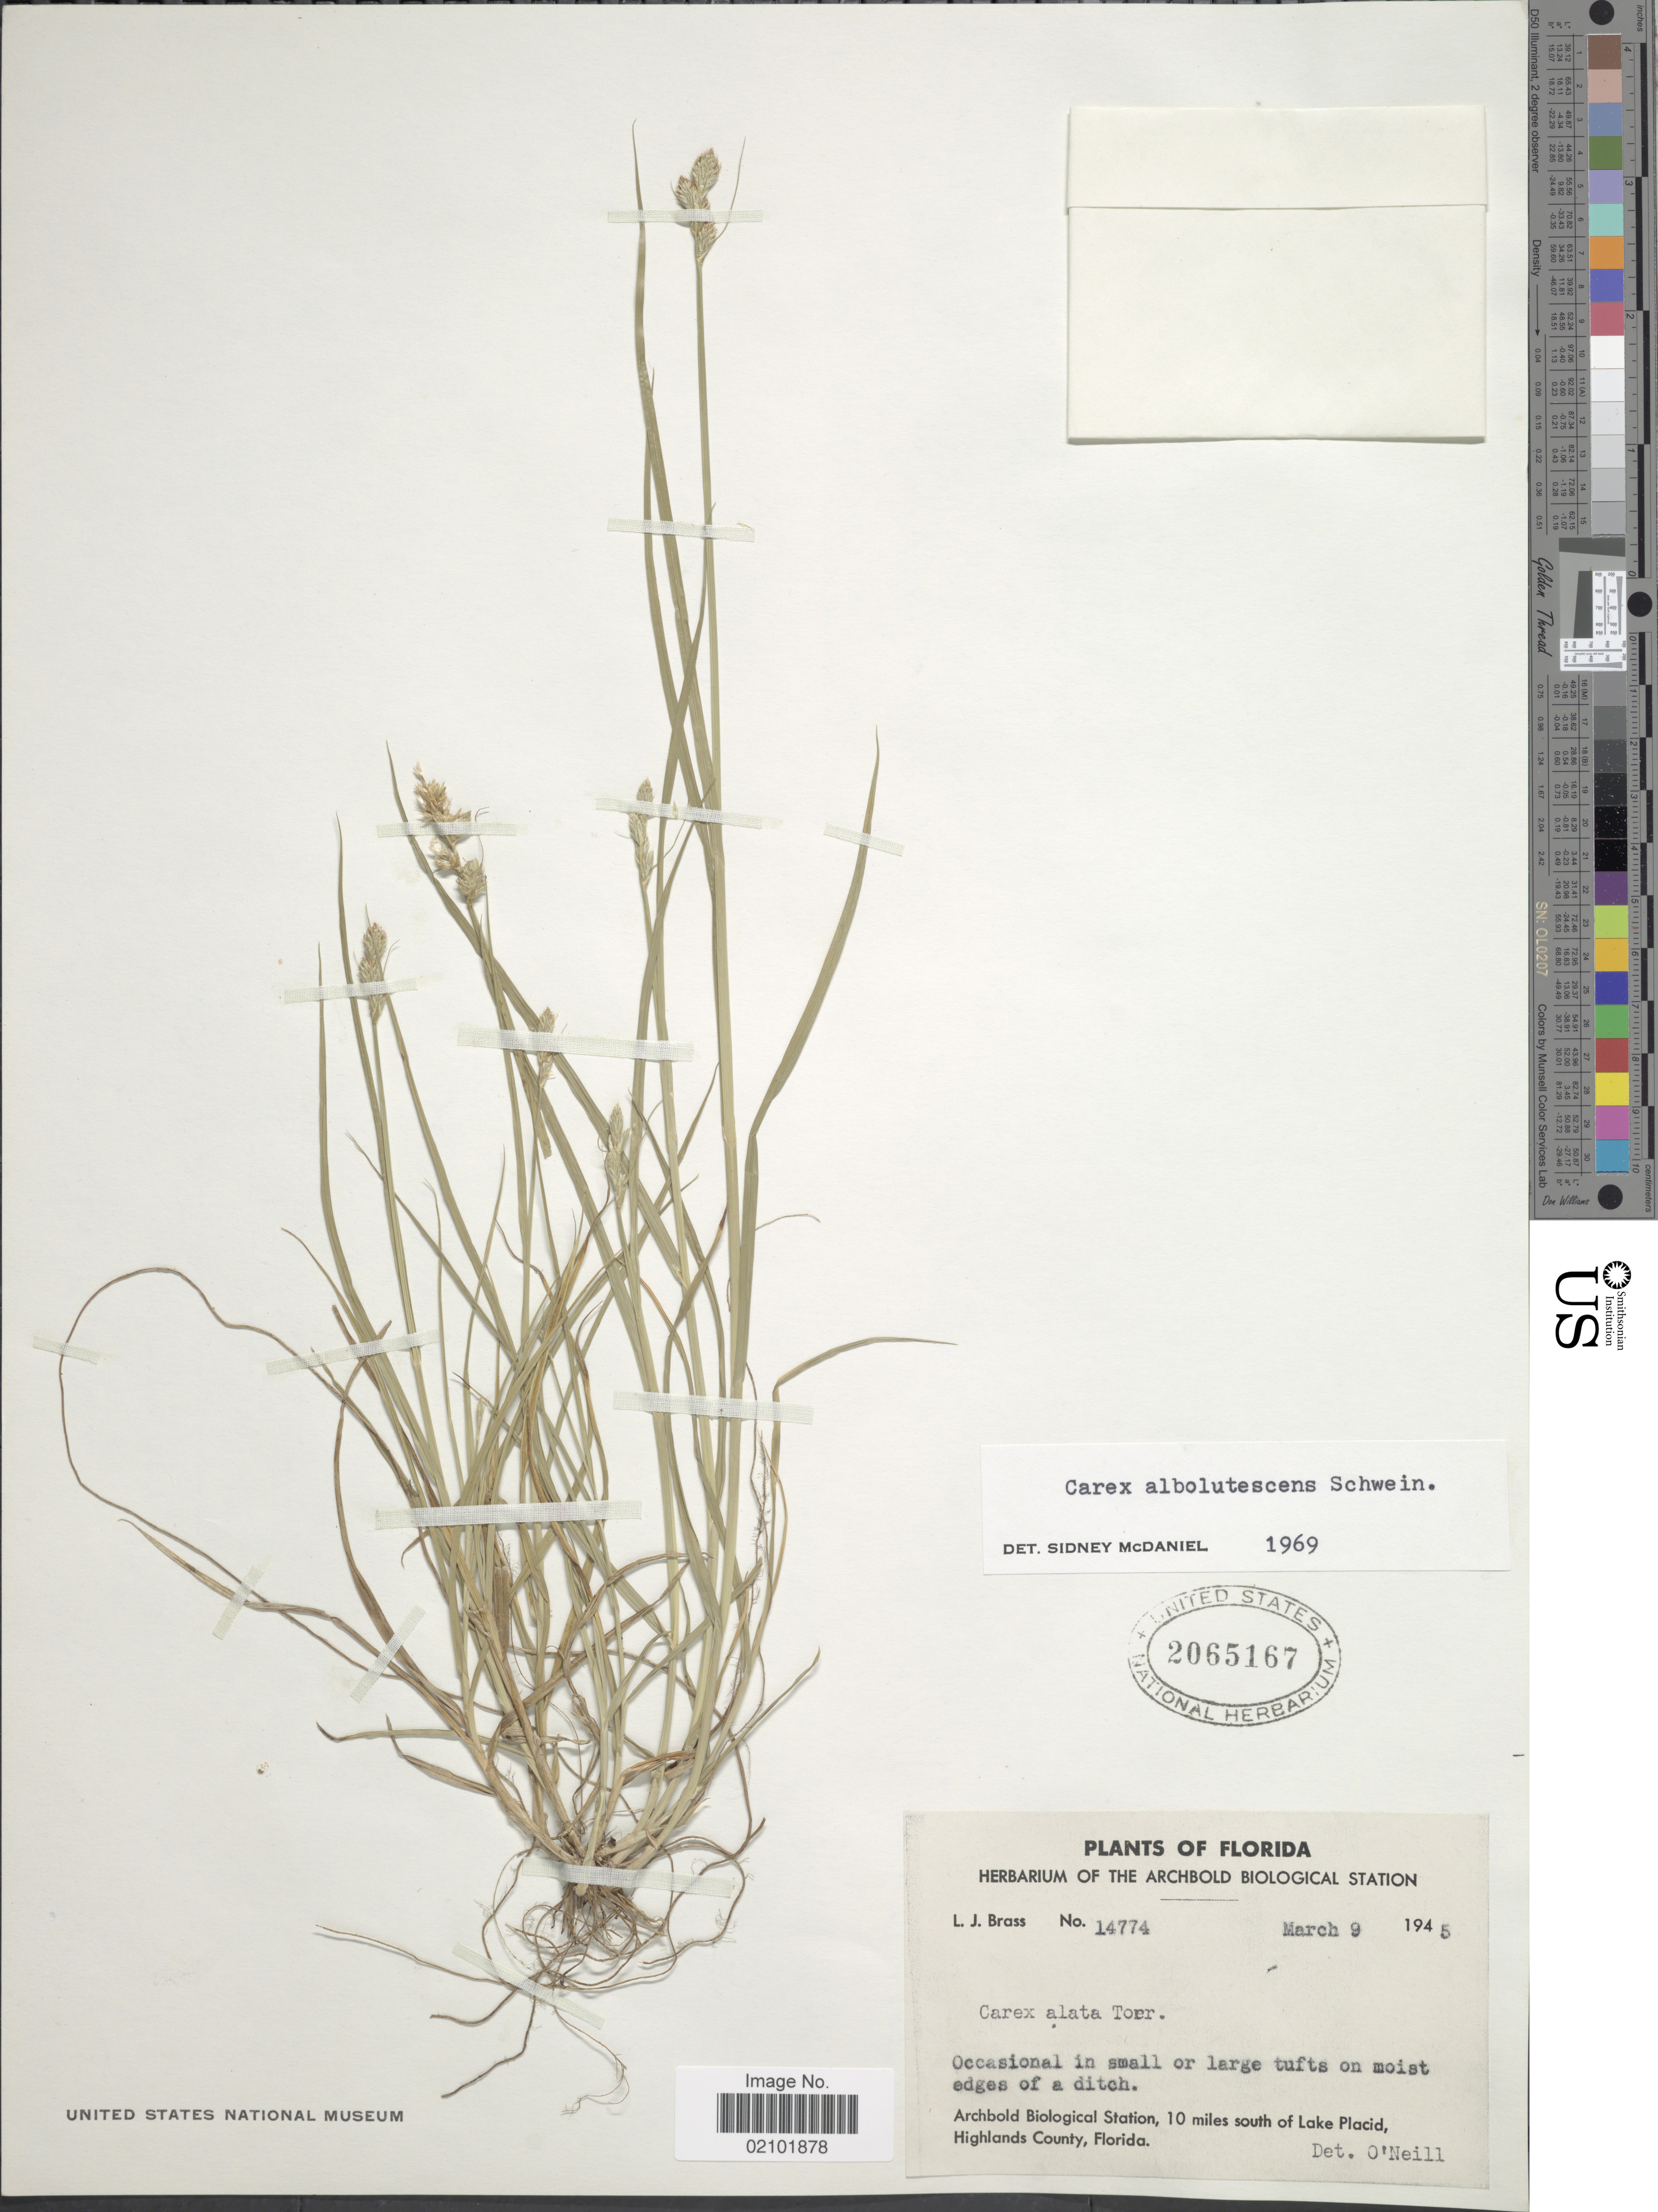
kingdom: Plantae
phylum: Tracheophyta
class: Liliopsida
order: Poales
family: Cyperaceae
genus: Carex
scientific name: Carex albolutescens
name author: Schwein.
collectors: L. J. Brass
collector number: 14774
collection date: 1945-03-09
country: United States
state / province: Florida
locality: Archbold Biological Station, 10 miles south of Lake Placid, Highlands County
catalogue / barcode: US 2065167